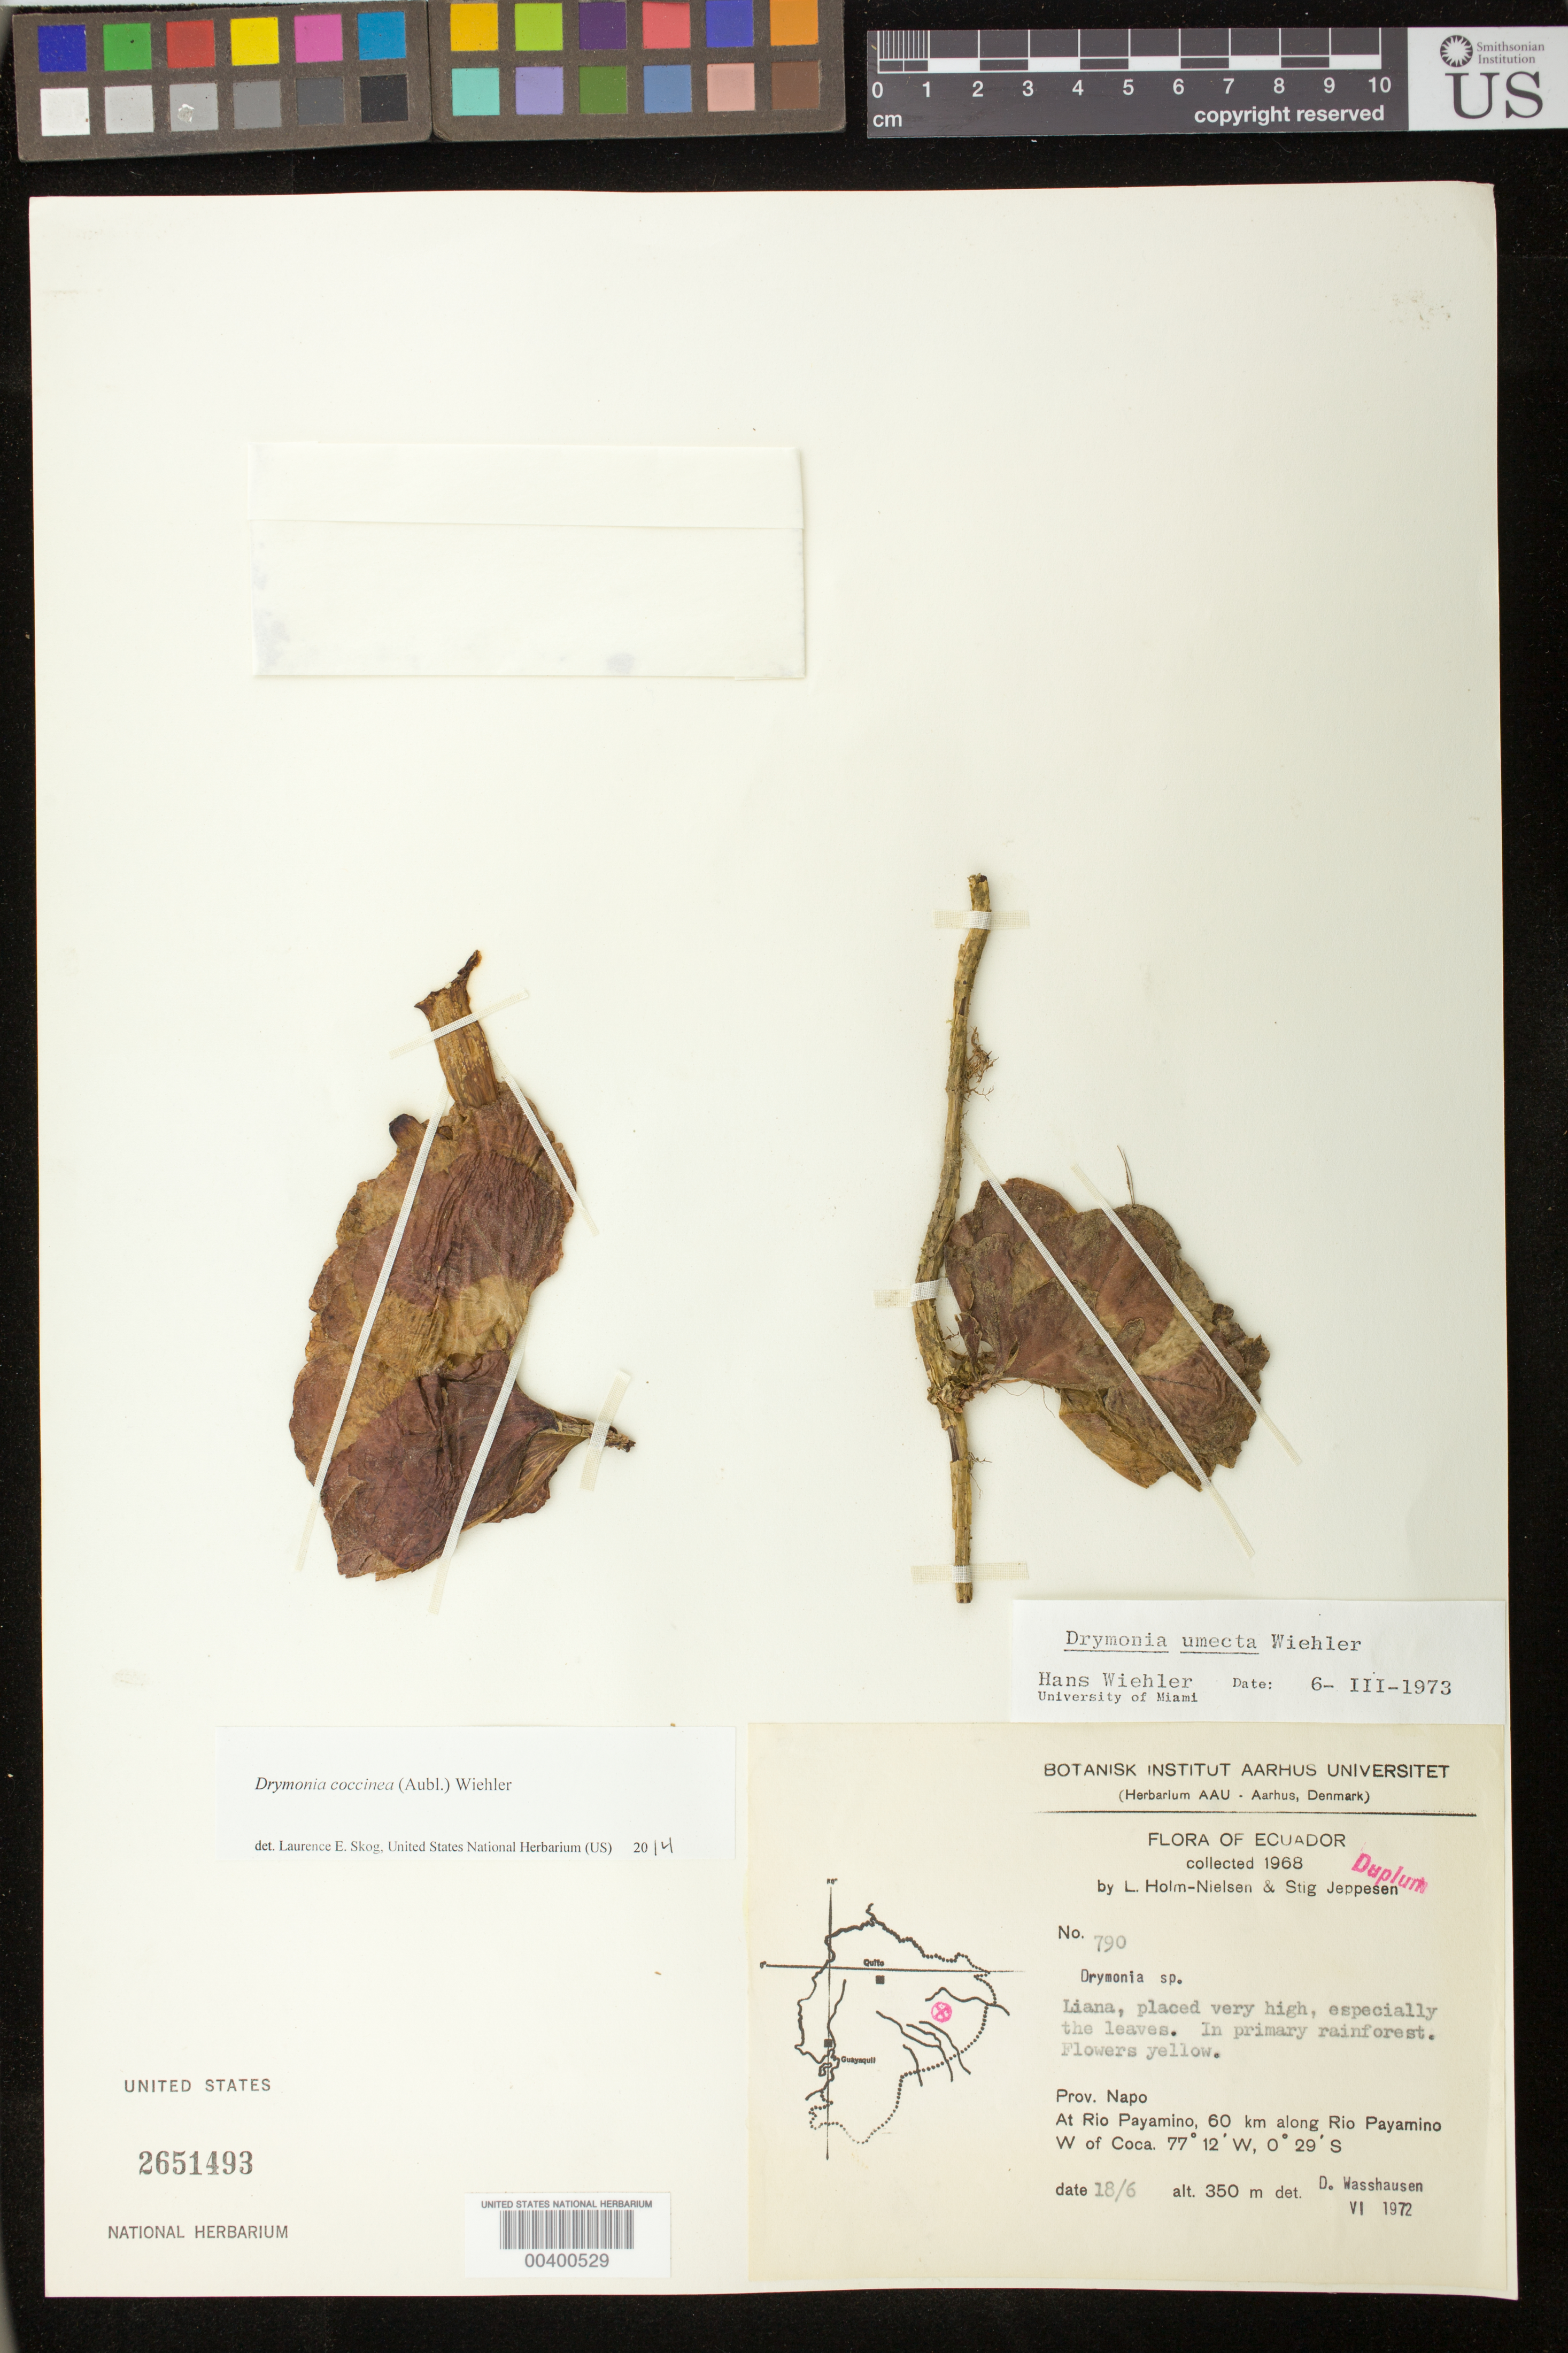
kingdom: Plantae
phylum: Tracheophyta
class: Magnoliopsida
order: Lamiales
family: Gesneriaceae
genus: Drymonia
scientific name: Drymonia coccinea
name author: (Aubl.) Wiehler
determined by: Skog, Laurence E.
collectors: L. B. Holm-Nielsen & S. Jeppesen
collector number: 790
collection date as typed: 18 Jun 1968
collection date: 1968-06-18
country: Ecuador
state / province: Napo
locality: At Rio Payamino, 60 km along Rio Payamino W of Coca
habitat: In primary rainforest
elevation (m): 350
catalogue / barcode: US 2651493